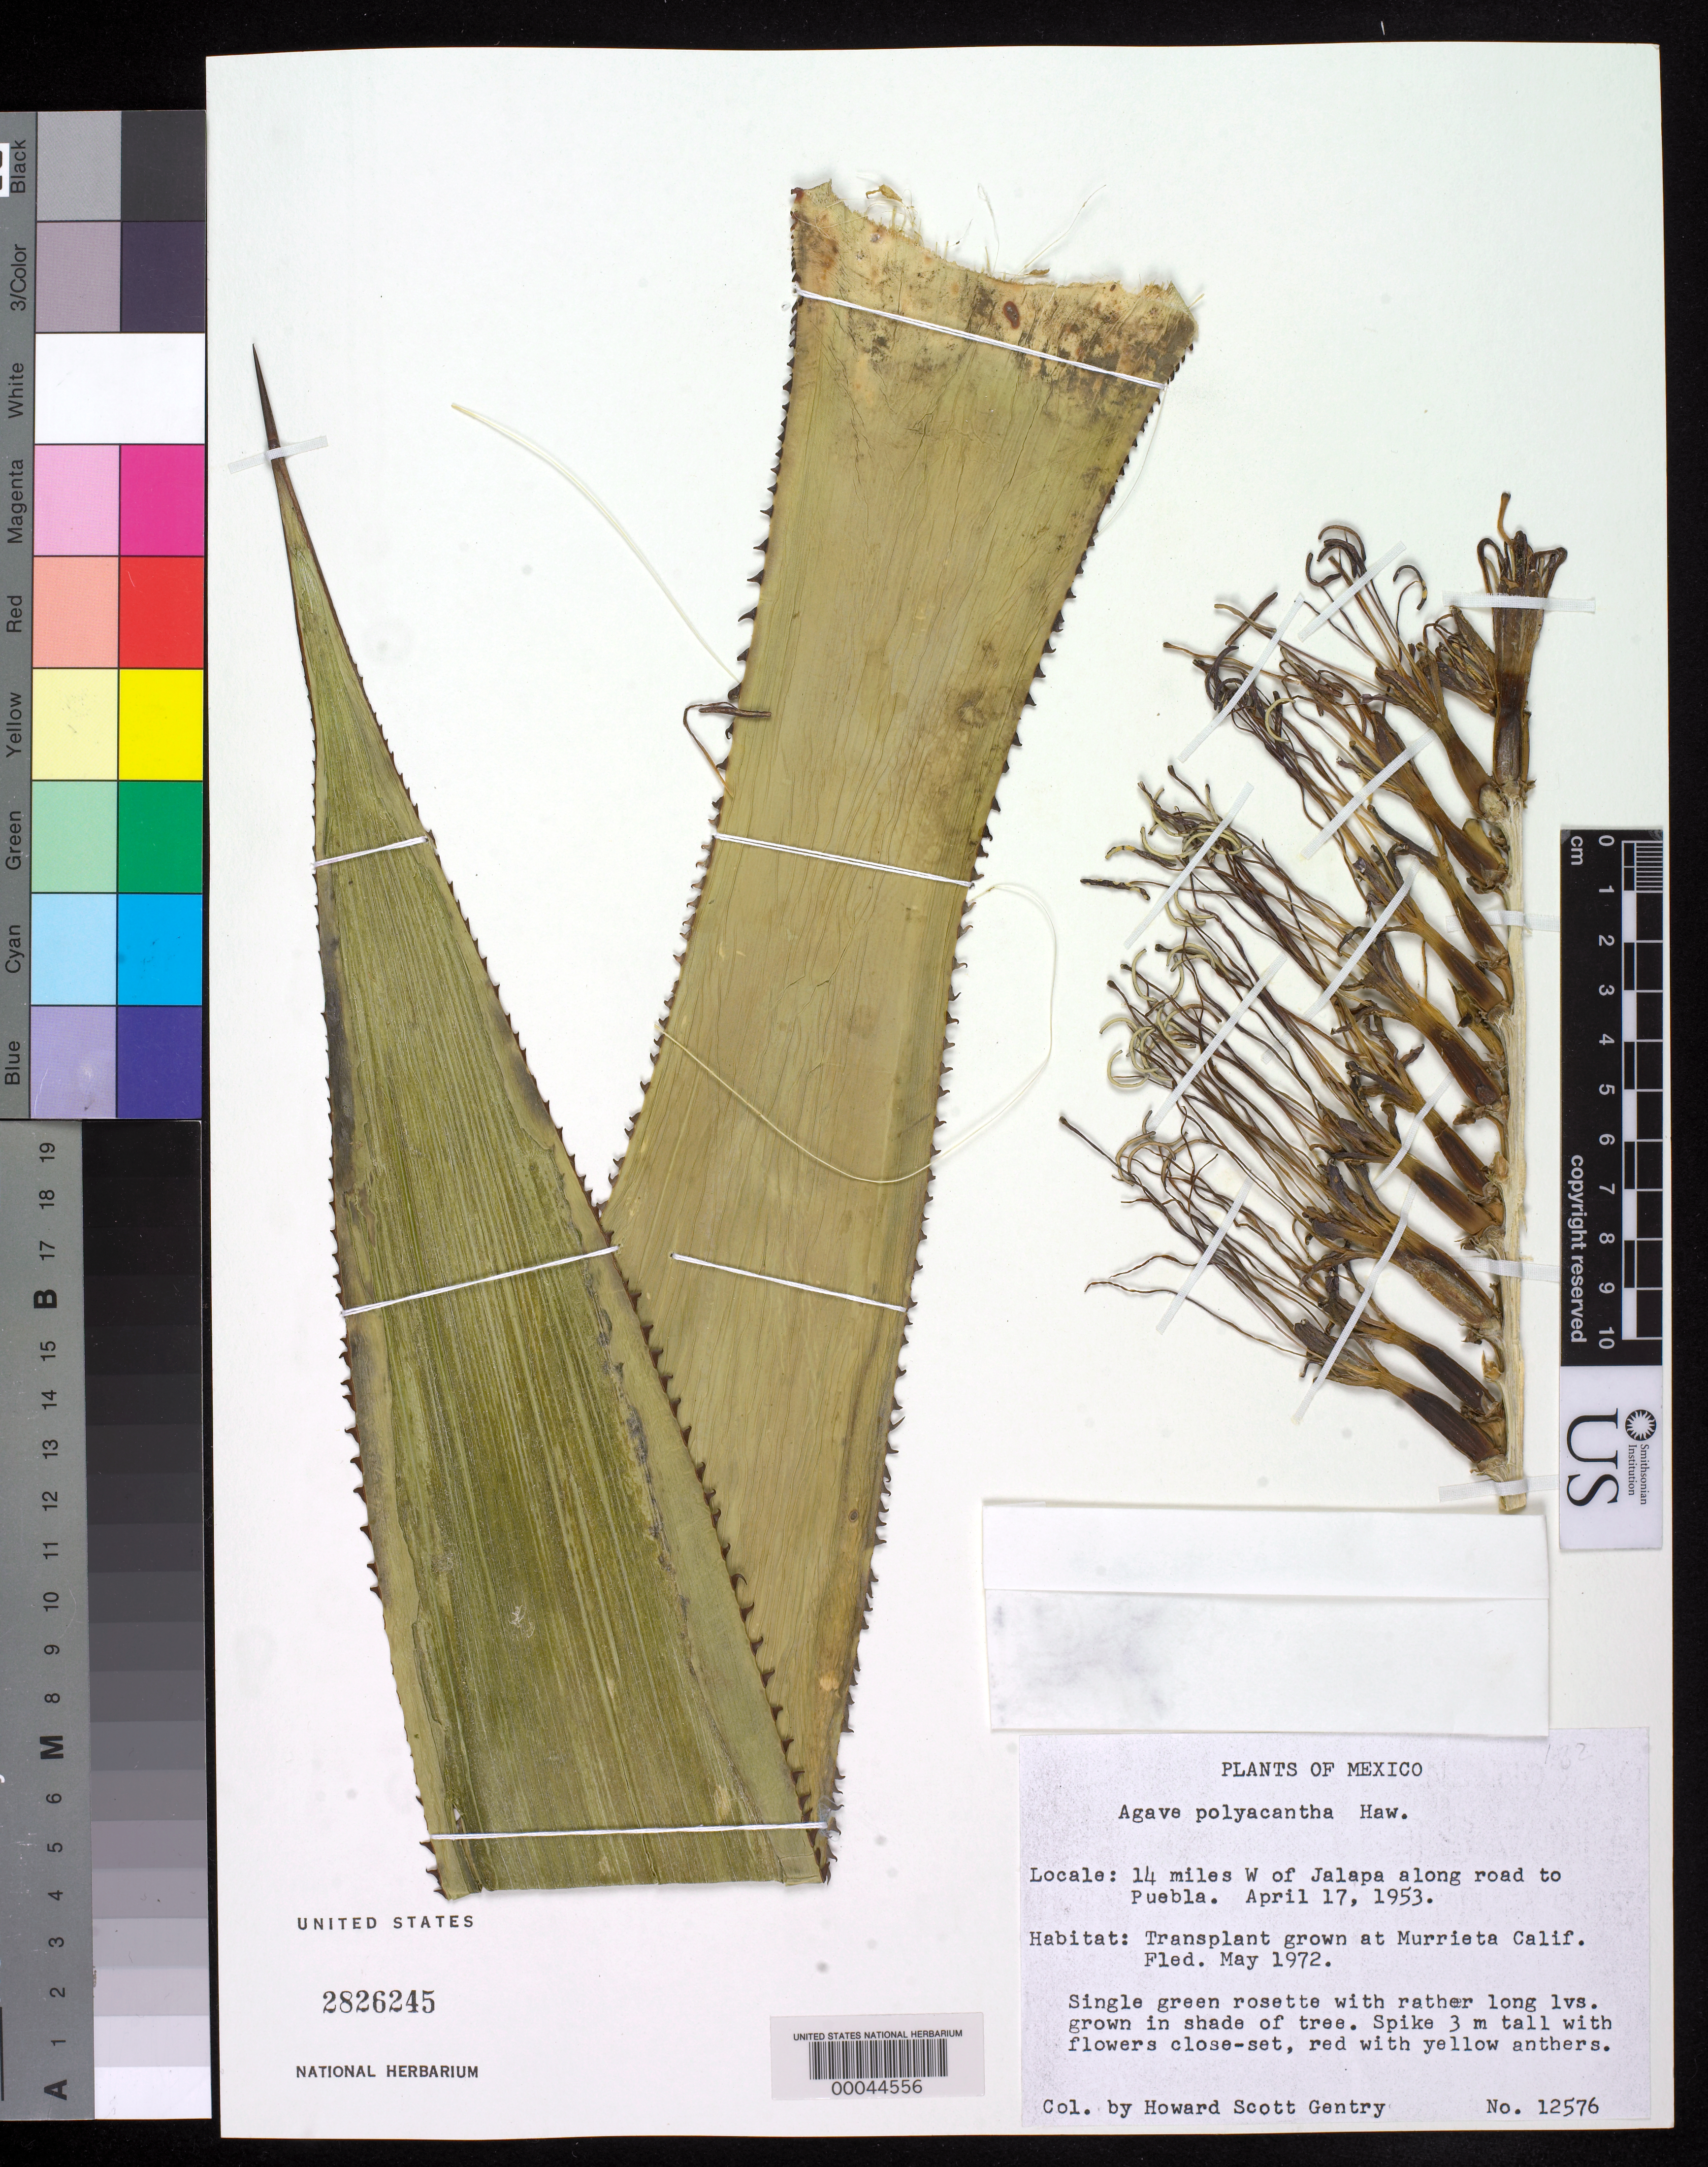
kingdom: Plantae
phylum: Tracheophyta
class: Liliopsida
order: Asparagales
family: Asparagaceae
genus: Agave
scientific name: Agave polyacantha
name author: Haw.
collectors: H. S. Gentry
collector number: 12576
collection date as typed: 17 Apr 1953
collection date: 1953-04-17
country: Mexico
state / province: Veracruz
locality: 14 mi W of Jalapa along road to Puebla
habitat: Transplant grown at murrieta, ca, fled may 1972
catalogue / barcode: US 2826245